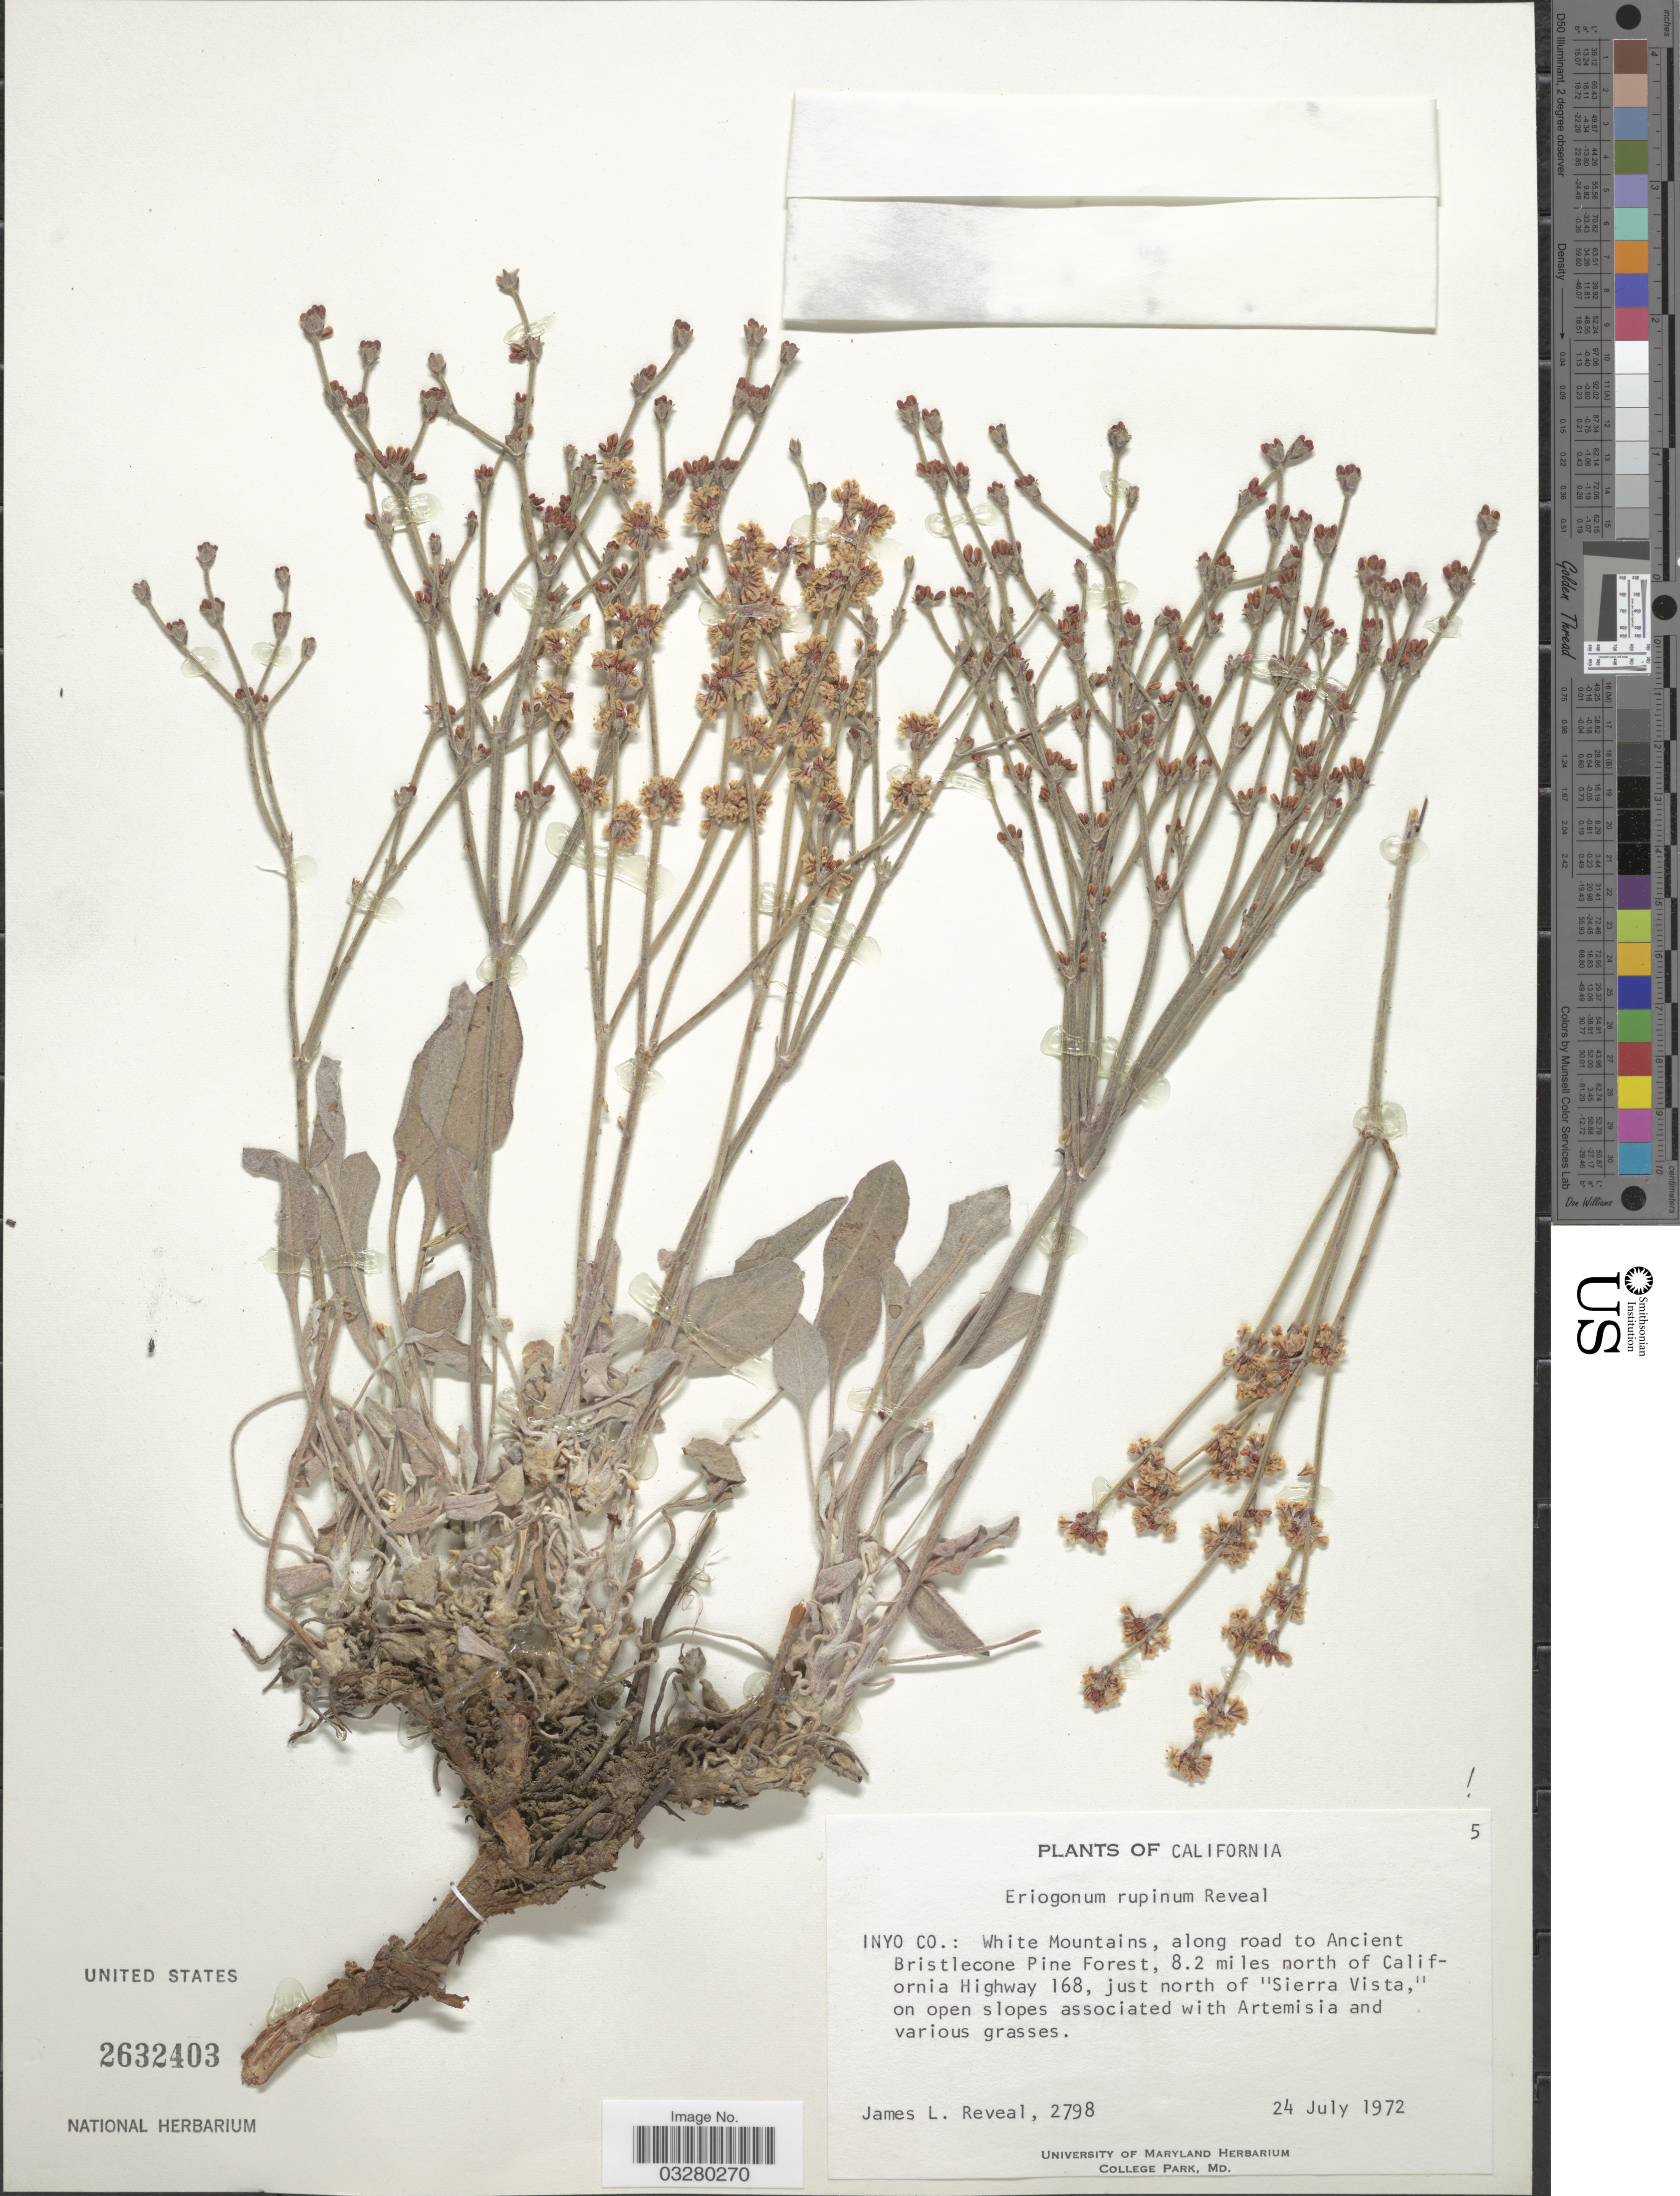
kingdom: Plantae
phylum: Tracheophyta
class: Magnoliopsida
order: Caryophyllales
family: Polygonaceae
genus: Eriogonum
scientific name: Eriogonum rupinum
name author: Reveal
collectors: J. L. Reveal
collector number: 2798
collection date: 1972-07-24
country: United States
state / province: California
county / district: Inyo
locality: Inyo Co.: White Mountains, along road to Ancient Bristlecone Pine Forest, 8.2 miles north of California Highway 168, just north of "Sierra Vista".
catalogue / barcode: US 2632403